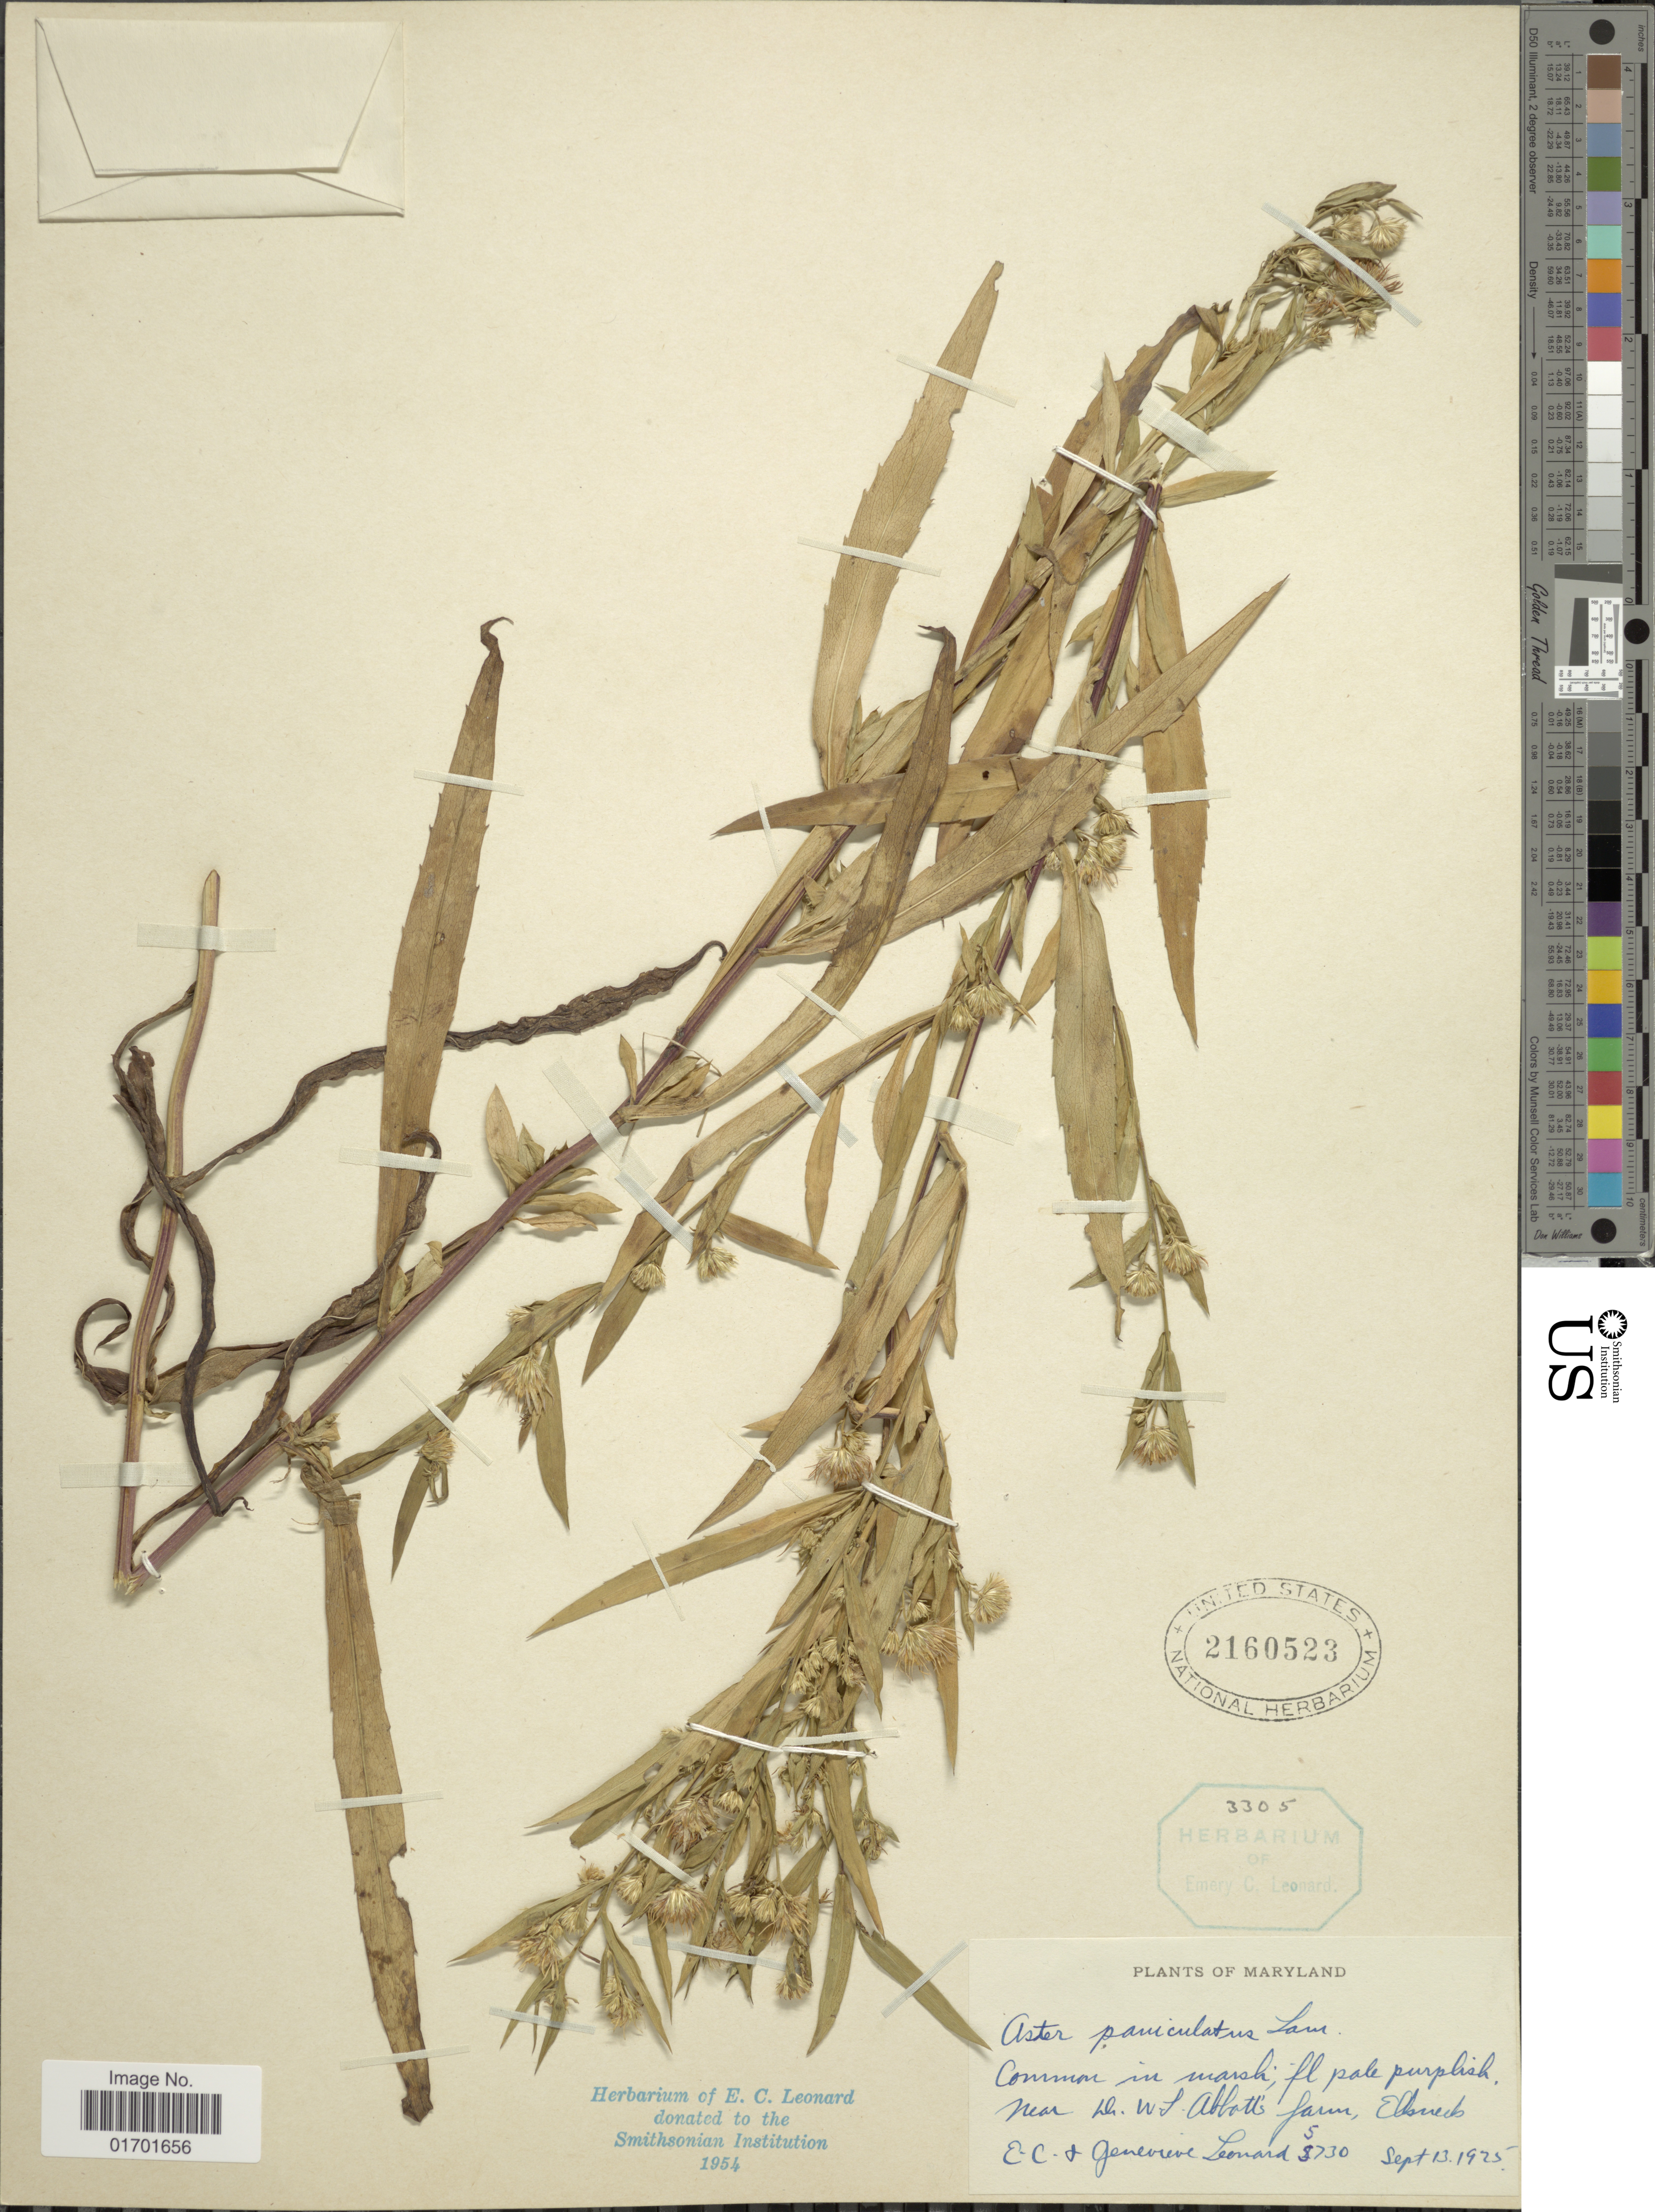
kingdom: Plantae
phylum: Tracheophyta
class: Magnoliopsida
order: Asterales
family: Asteraceae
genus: Symphyotrichum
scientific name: Symphyotrichum lanceolatum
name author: (Willd.) G.L. Nesom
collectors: E. C. Leonard & G. M. Leonard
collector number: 5730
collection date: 1925-09-13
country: United States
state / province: Maryland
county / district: Montgomery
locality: Near Dr. W.L. Abbott's farm, Elkneck.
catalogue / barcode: US 2160523